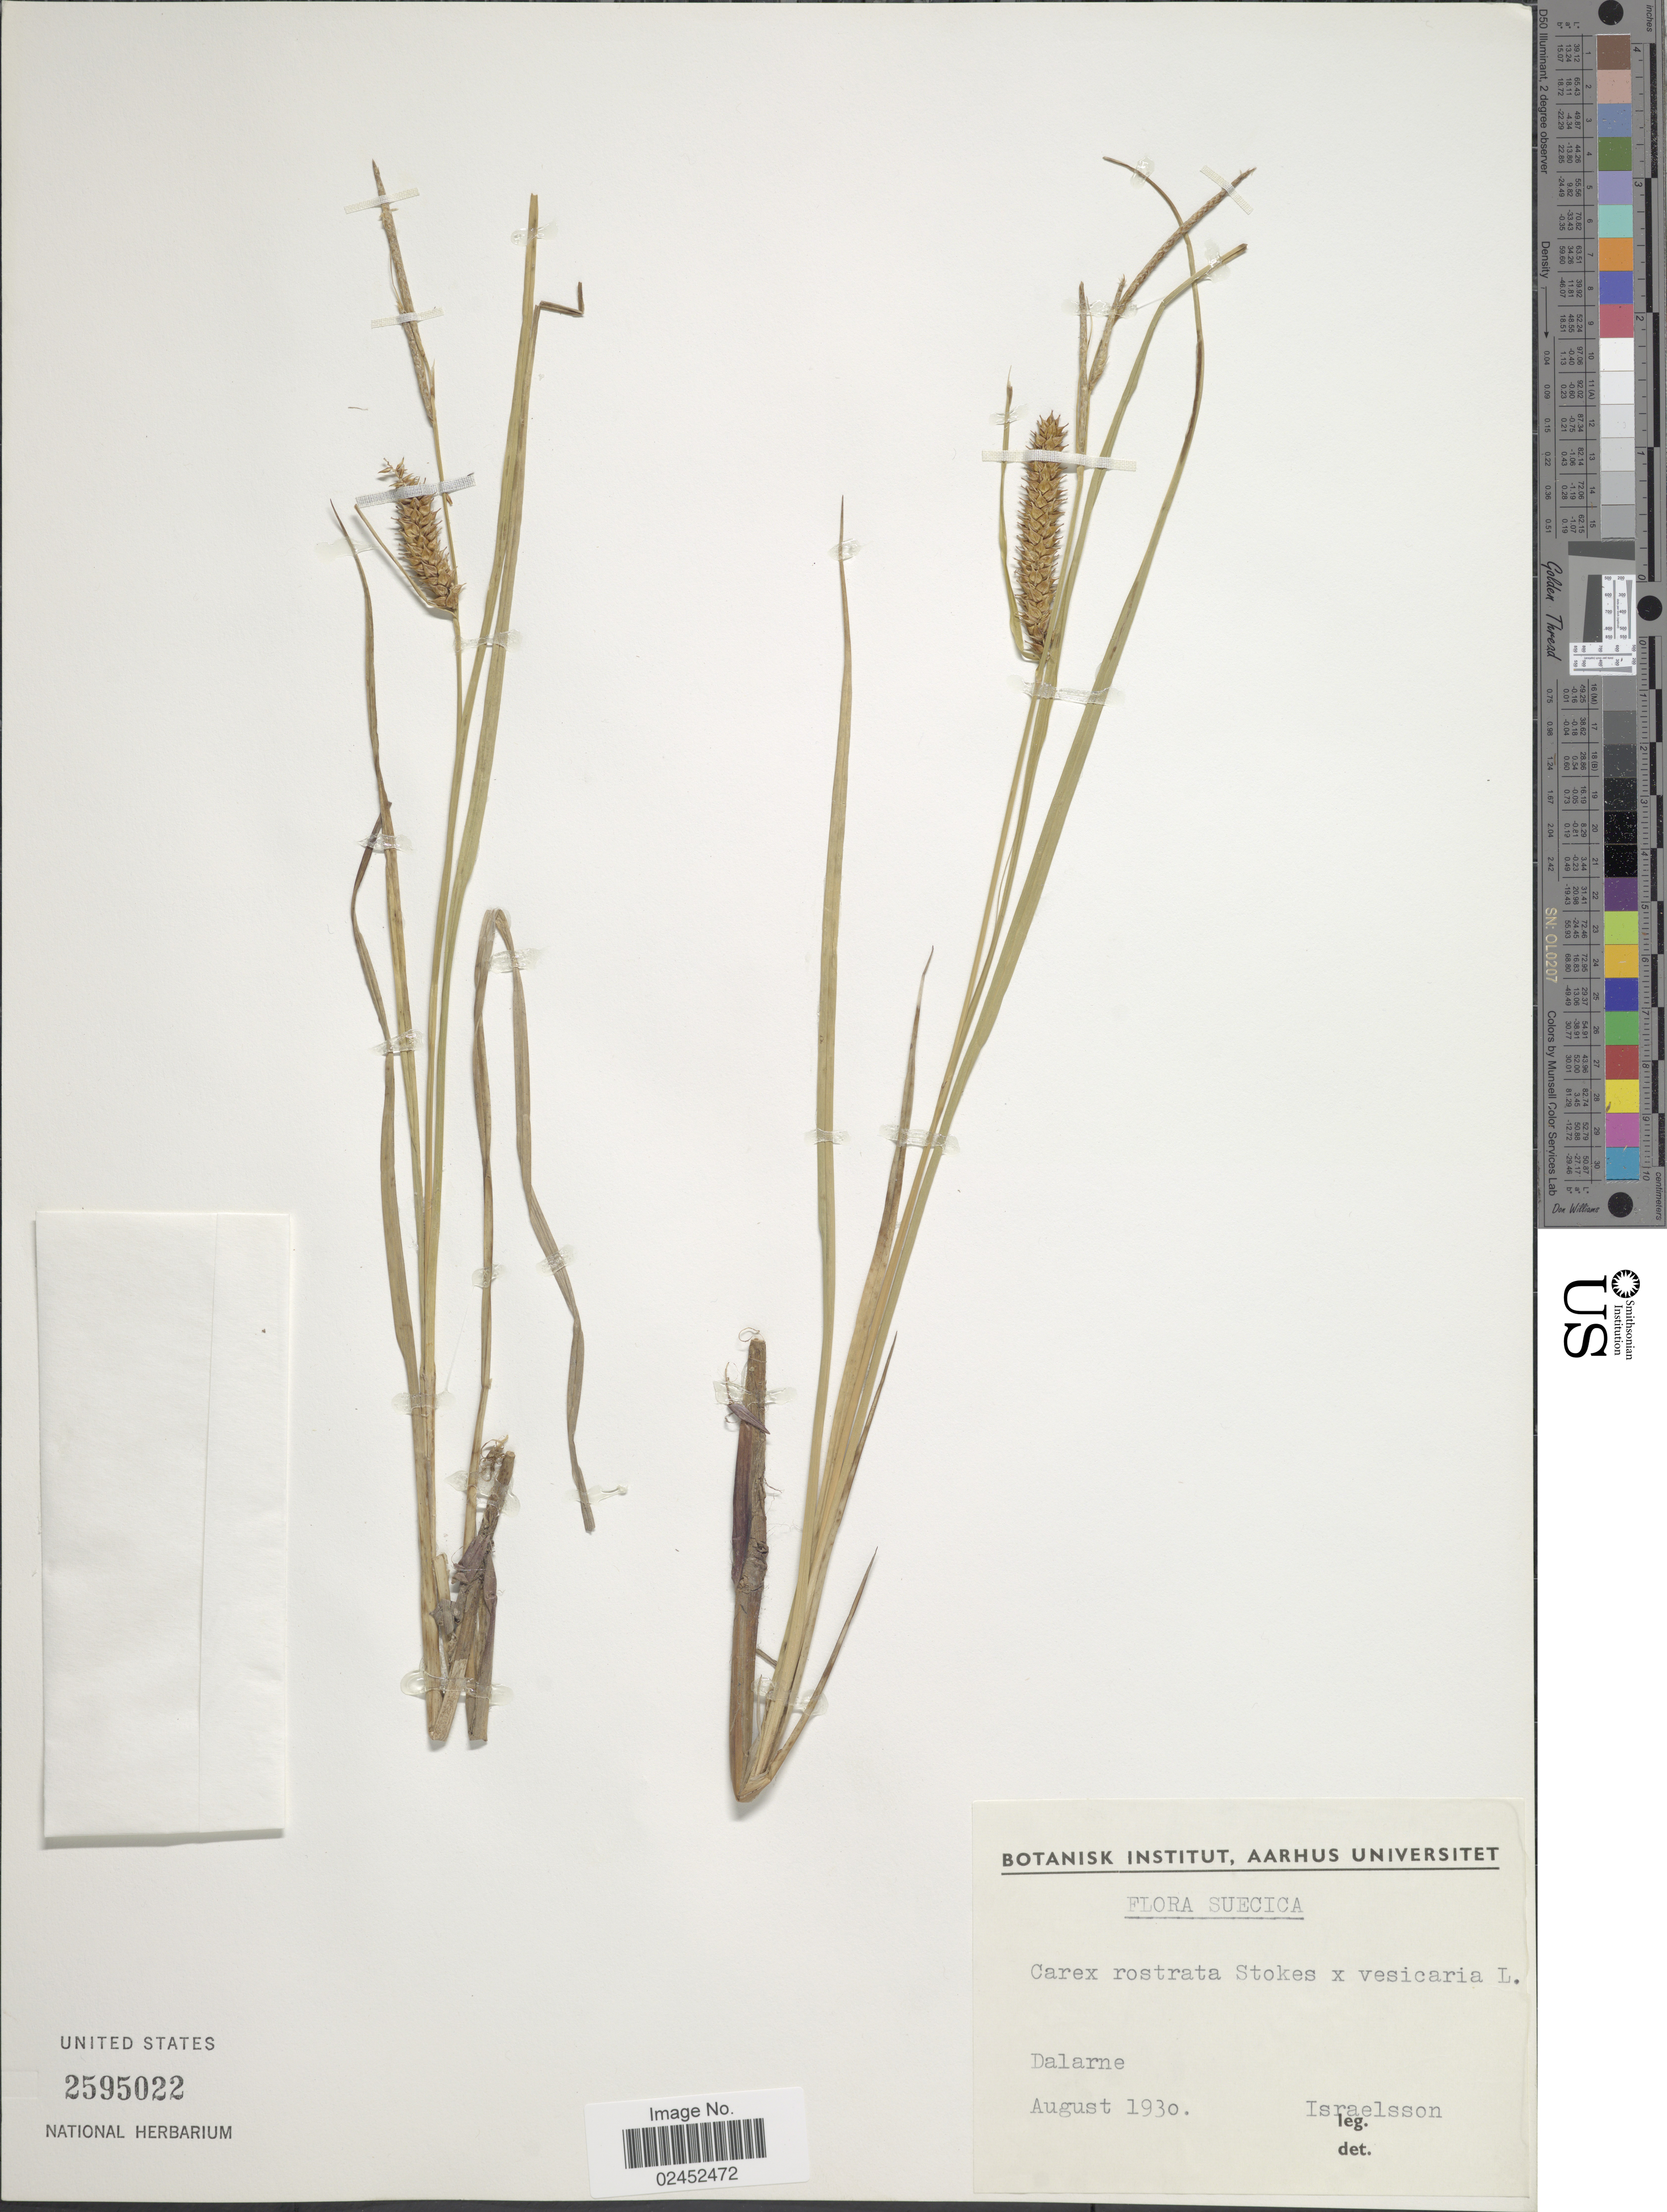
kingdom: Plantae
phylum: Tracheophyta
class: Liliopsida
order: Poales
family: Cyperaceae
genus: Carex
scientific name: Carex rostrata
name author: Stokes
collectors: Israelsson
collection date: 1930-08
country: Sweden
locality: Suecica Dalarne.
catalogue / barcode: US 2595022